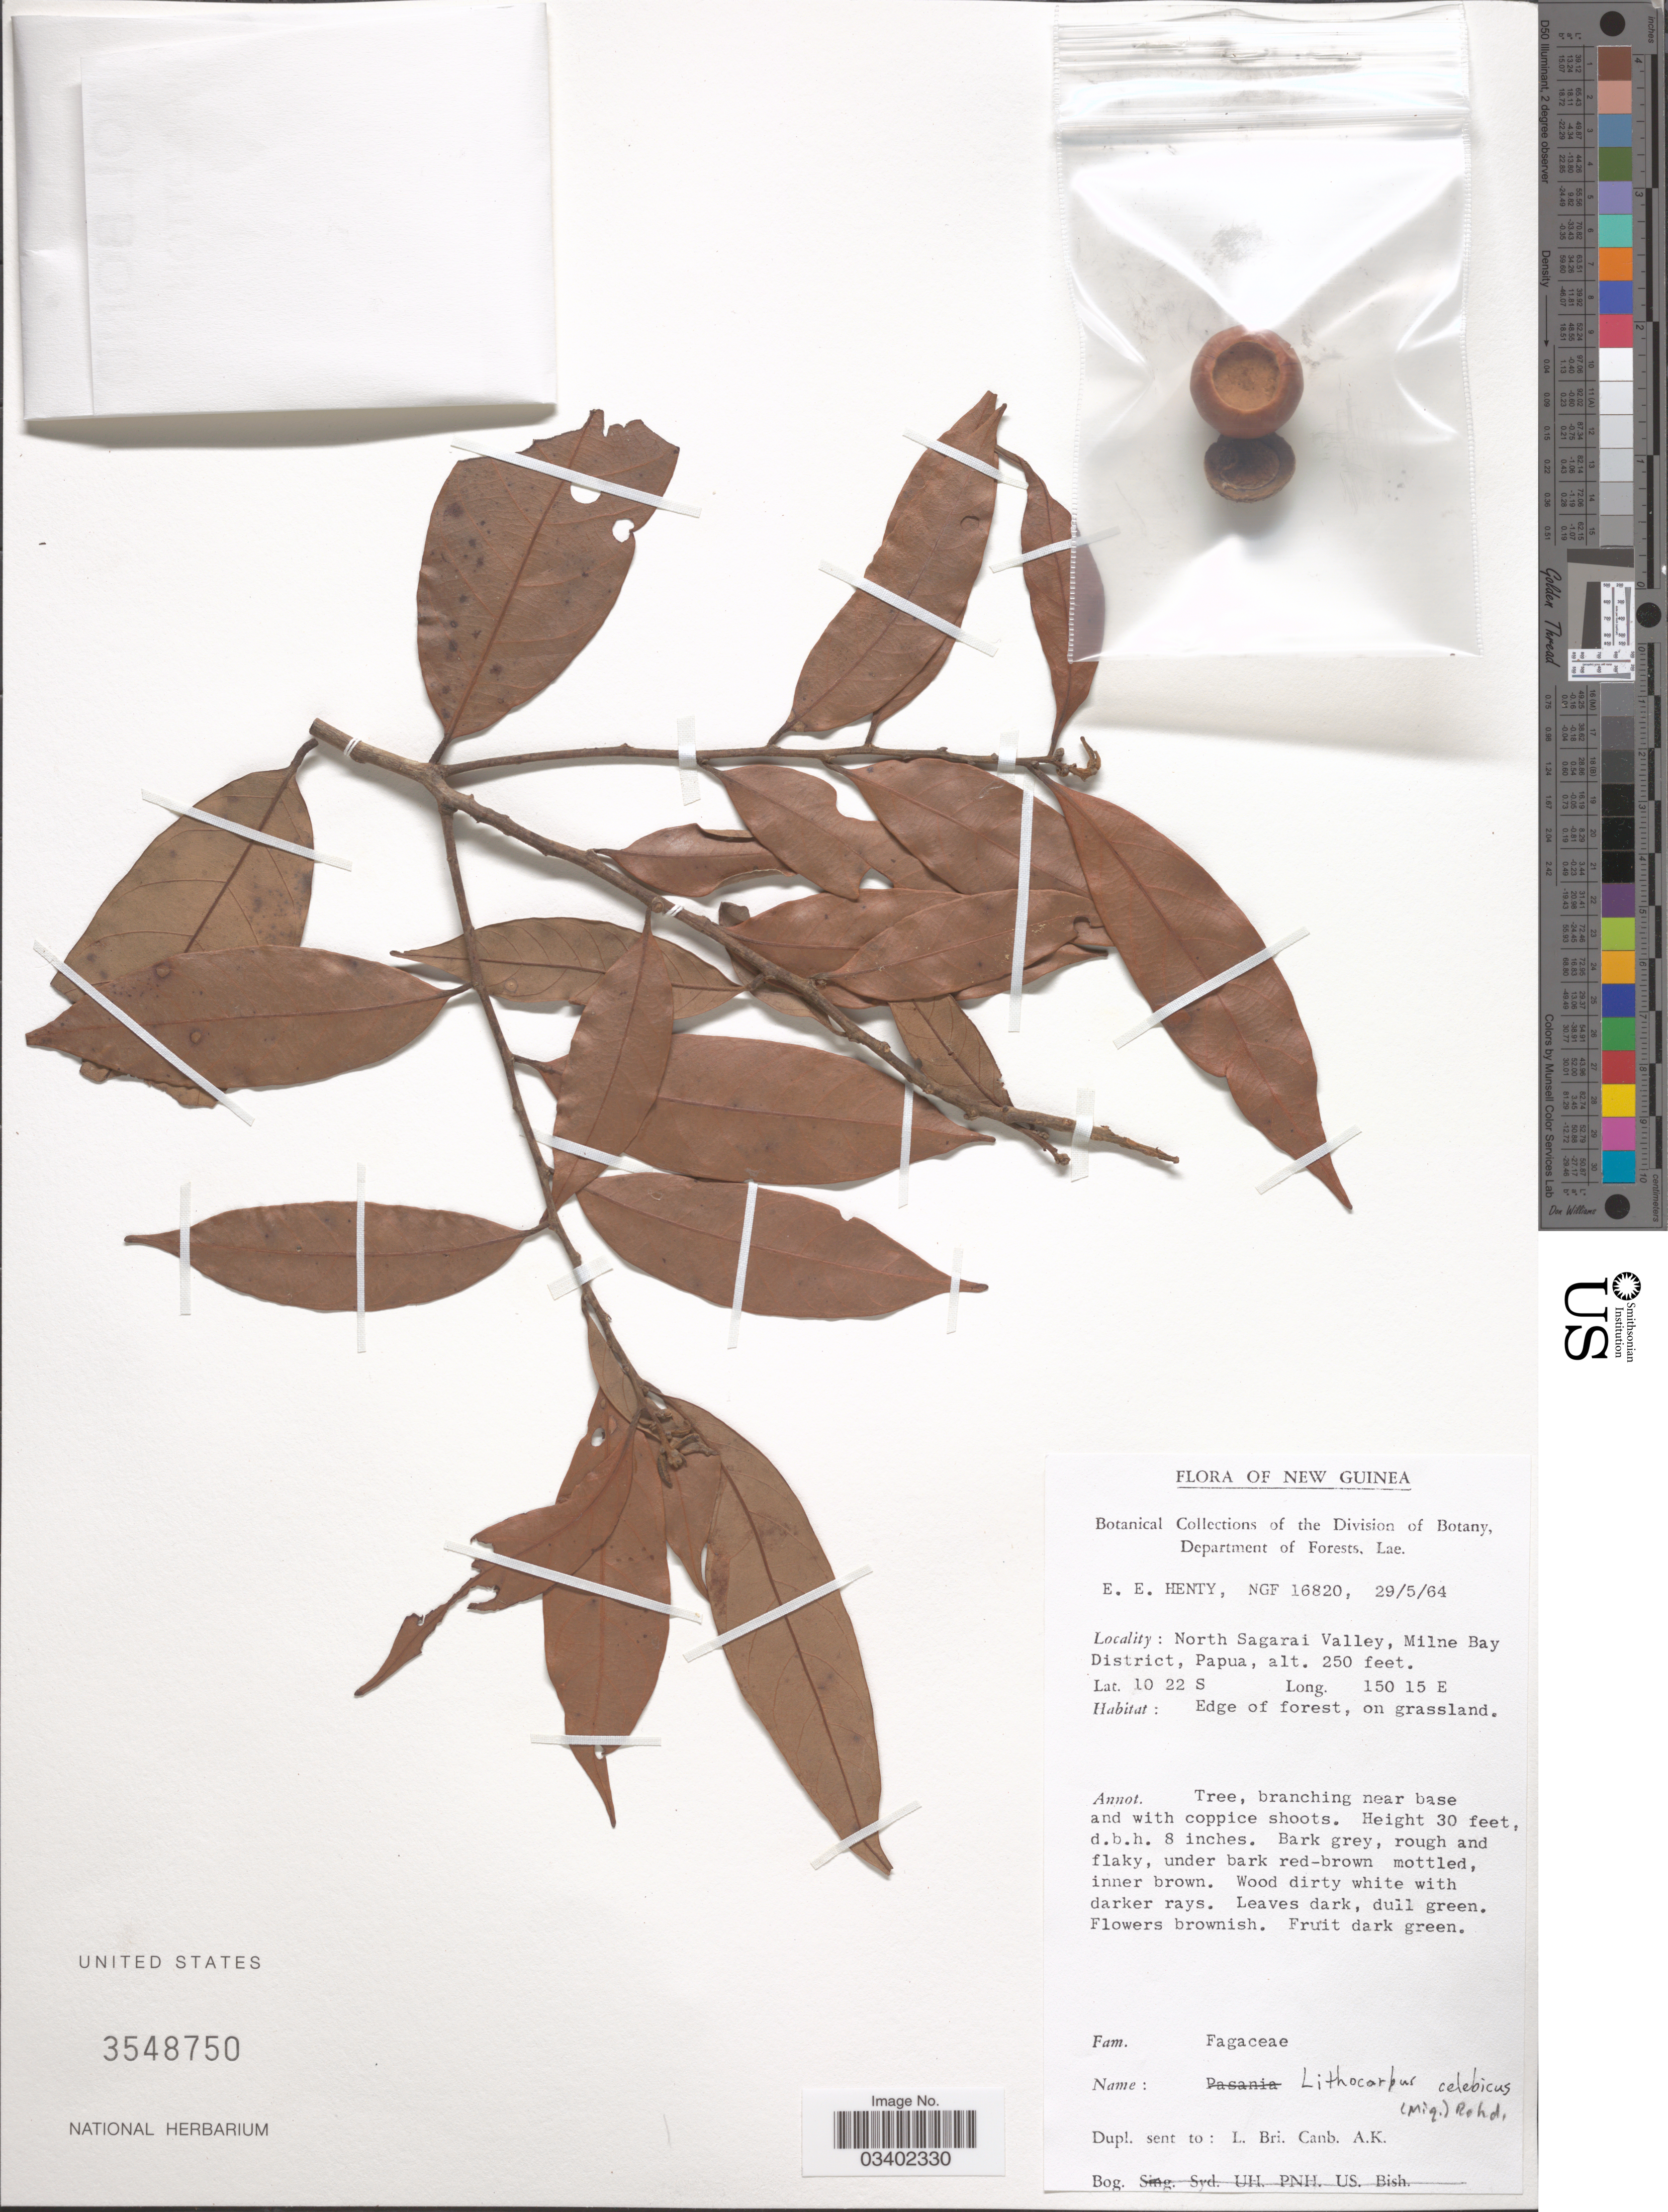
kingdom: Plantae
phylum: Tracheophyta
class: Magnoliopsida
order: Fagales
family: Fagaceae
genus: Lithocarpus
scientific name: Lithocarpus celebicus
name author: (Miq.) Rehder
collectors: E. Henty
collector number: NGF 16820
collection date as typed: Transcribed d/m/y: 29/5/64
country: Papua New Guinea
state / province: Milne Bay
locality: North Saragai Valley, Milne Bay District.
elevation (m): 76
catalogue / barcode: US 3548750